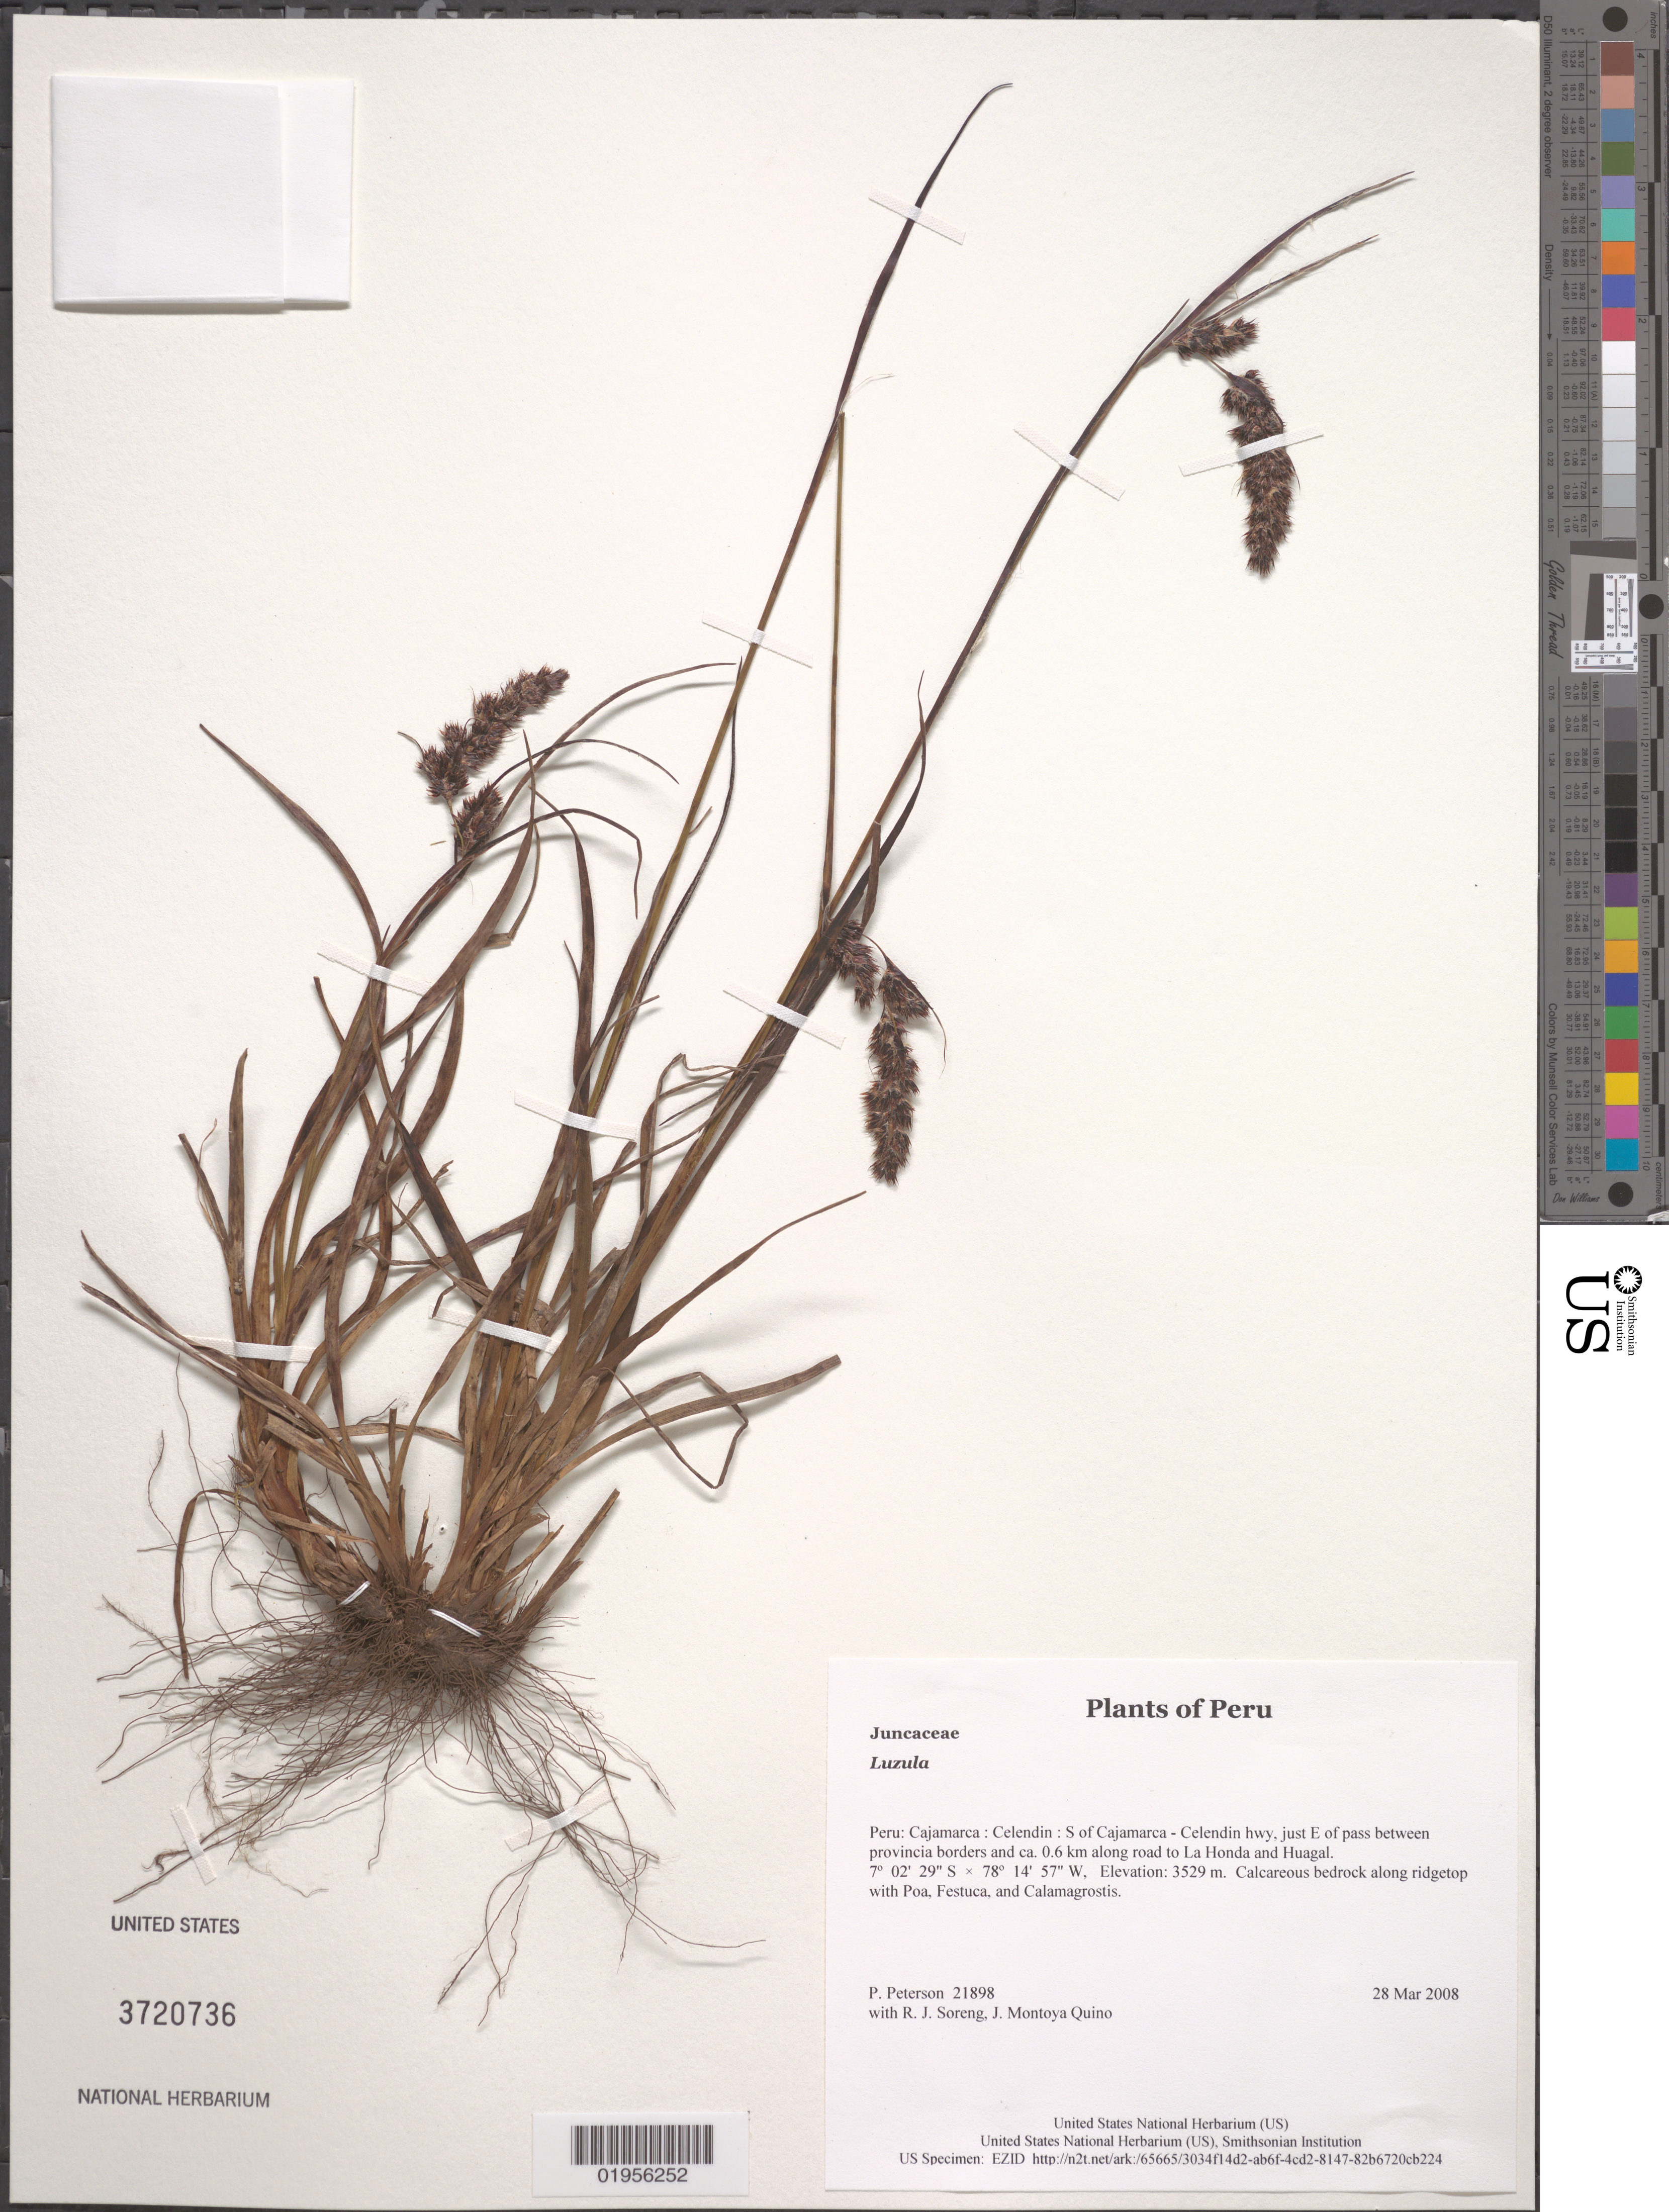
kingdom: Plantae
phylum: Tracheophyta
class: Liliopsida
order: Poales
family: Juncaceae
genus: Luzula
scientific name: Luzula sp.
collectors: P. M. Peterson, R. J. Soreng & J. Montoya Quino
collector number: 21898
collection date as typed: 28 Mar 2008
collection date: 2008-03-28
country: Peru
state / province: Cajamarca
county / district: Celendín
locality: S of Cajamarca - Celendin hwy, just E of pass between provincia borders and ca. 0.6 km along road to La Honda and Huagal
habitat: Calcareous bedrock along ridgetop with Poa, Festuca, and Calamagrostis.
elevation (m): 3529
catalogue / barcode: US 3720736